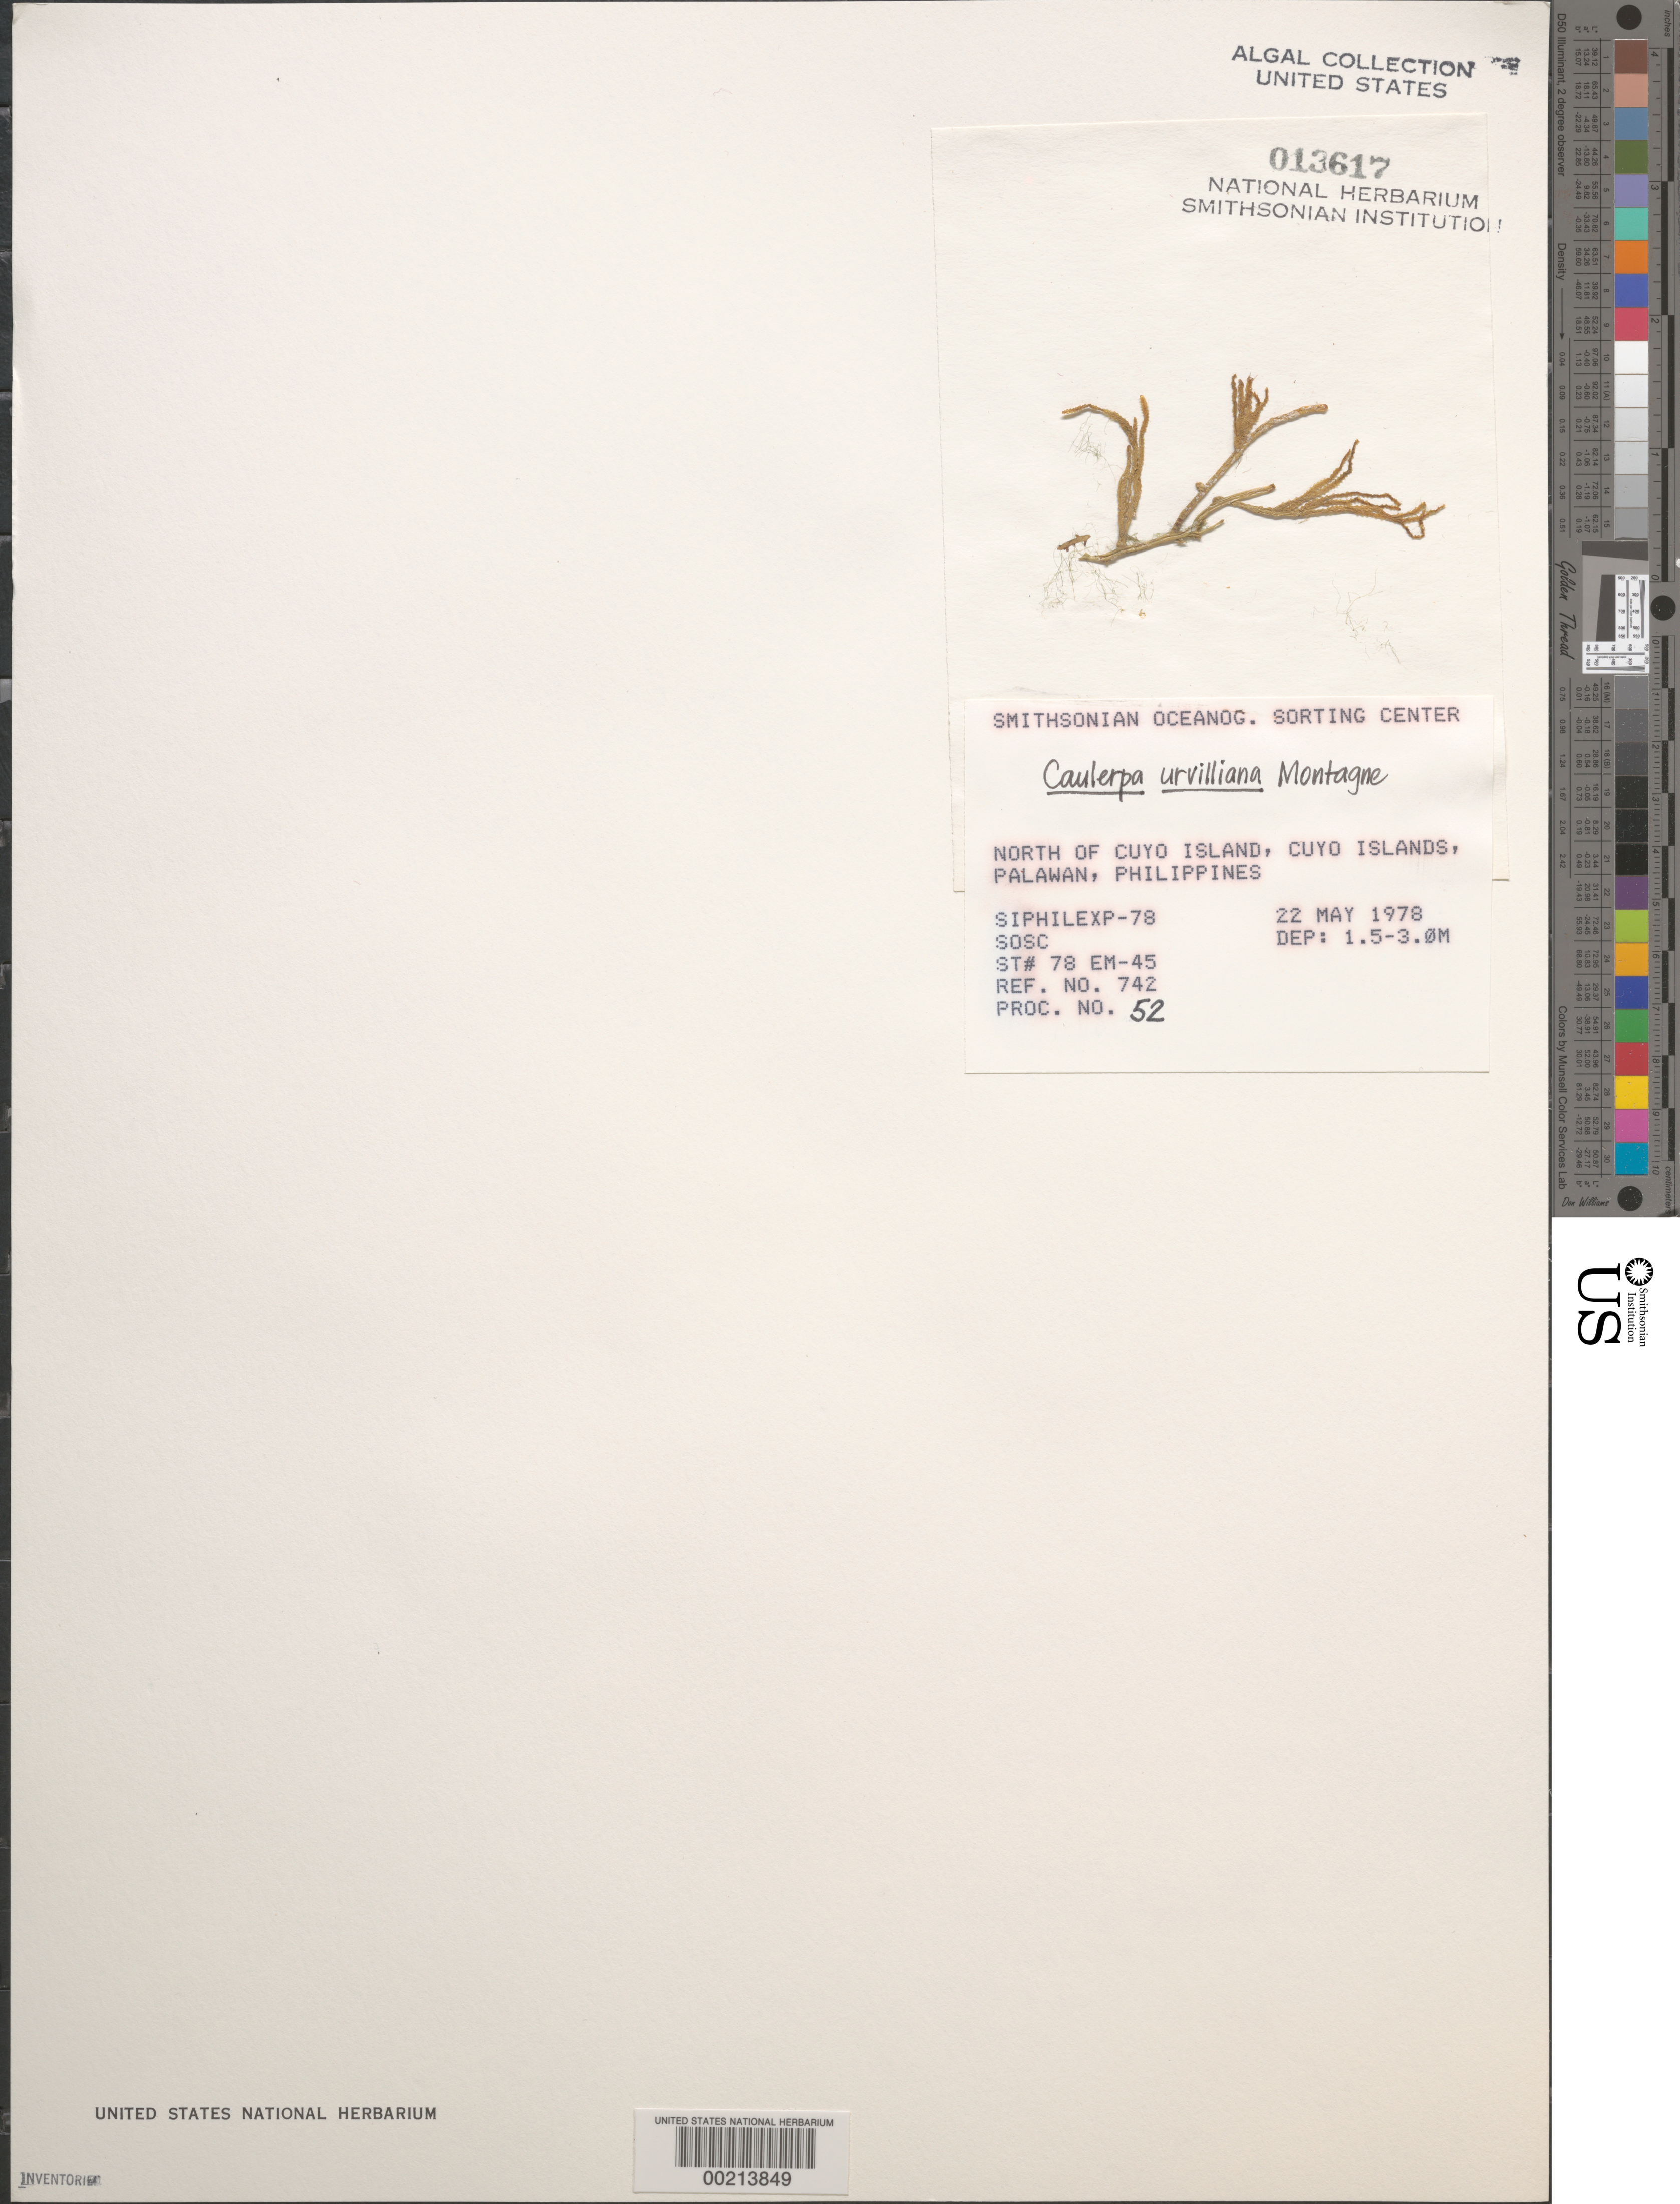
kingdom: Plantae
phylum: Chlorophyta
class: Ulvophyceae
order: Bryopsidales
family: Caulerpaceae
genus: Caulerpa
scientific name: Caulerpa urvilleana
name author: Mont.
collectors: SOSC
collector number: Station 78 Em-45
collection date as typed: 22 May 1978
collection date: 1978-05-22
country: Philippines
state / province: Mimaropa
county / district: Palawan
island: Cuyo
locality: North of Cuyo Island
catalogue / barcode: US 13617